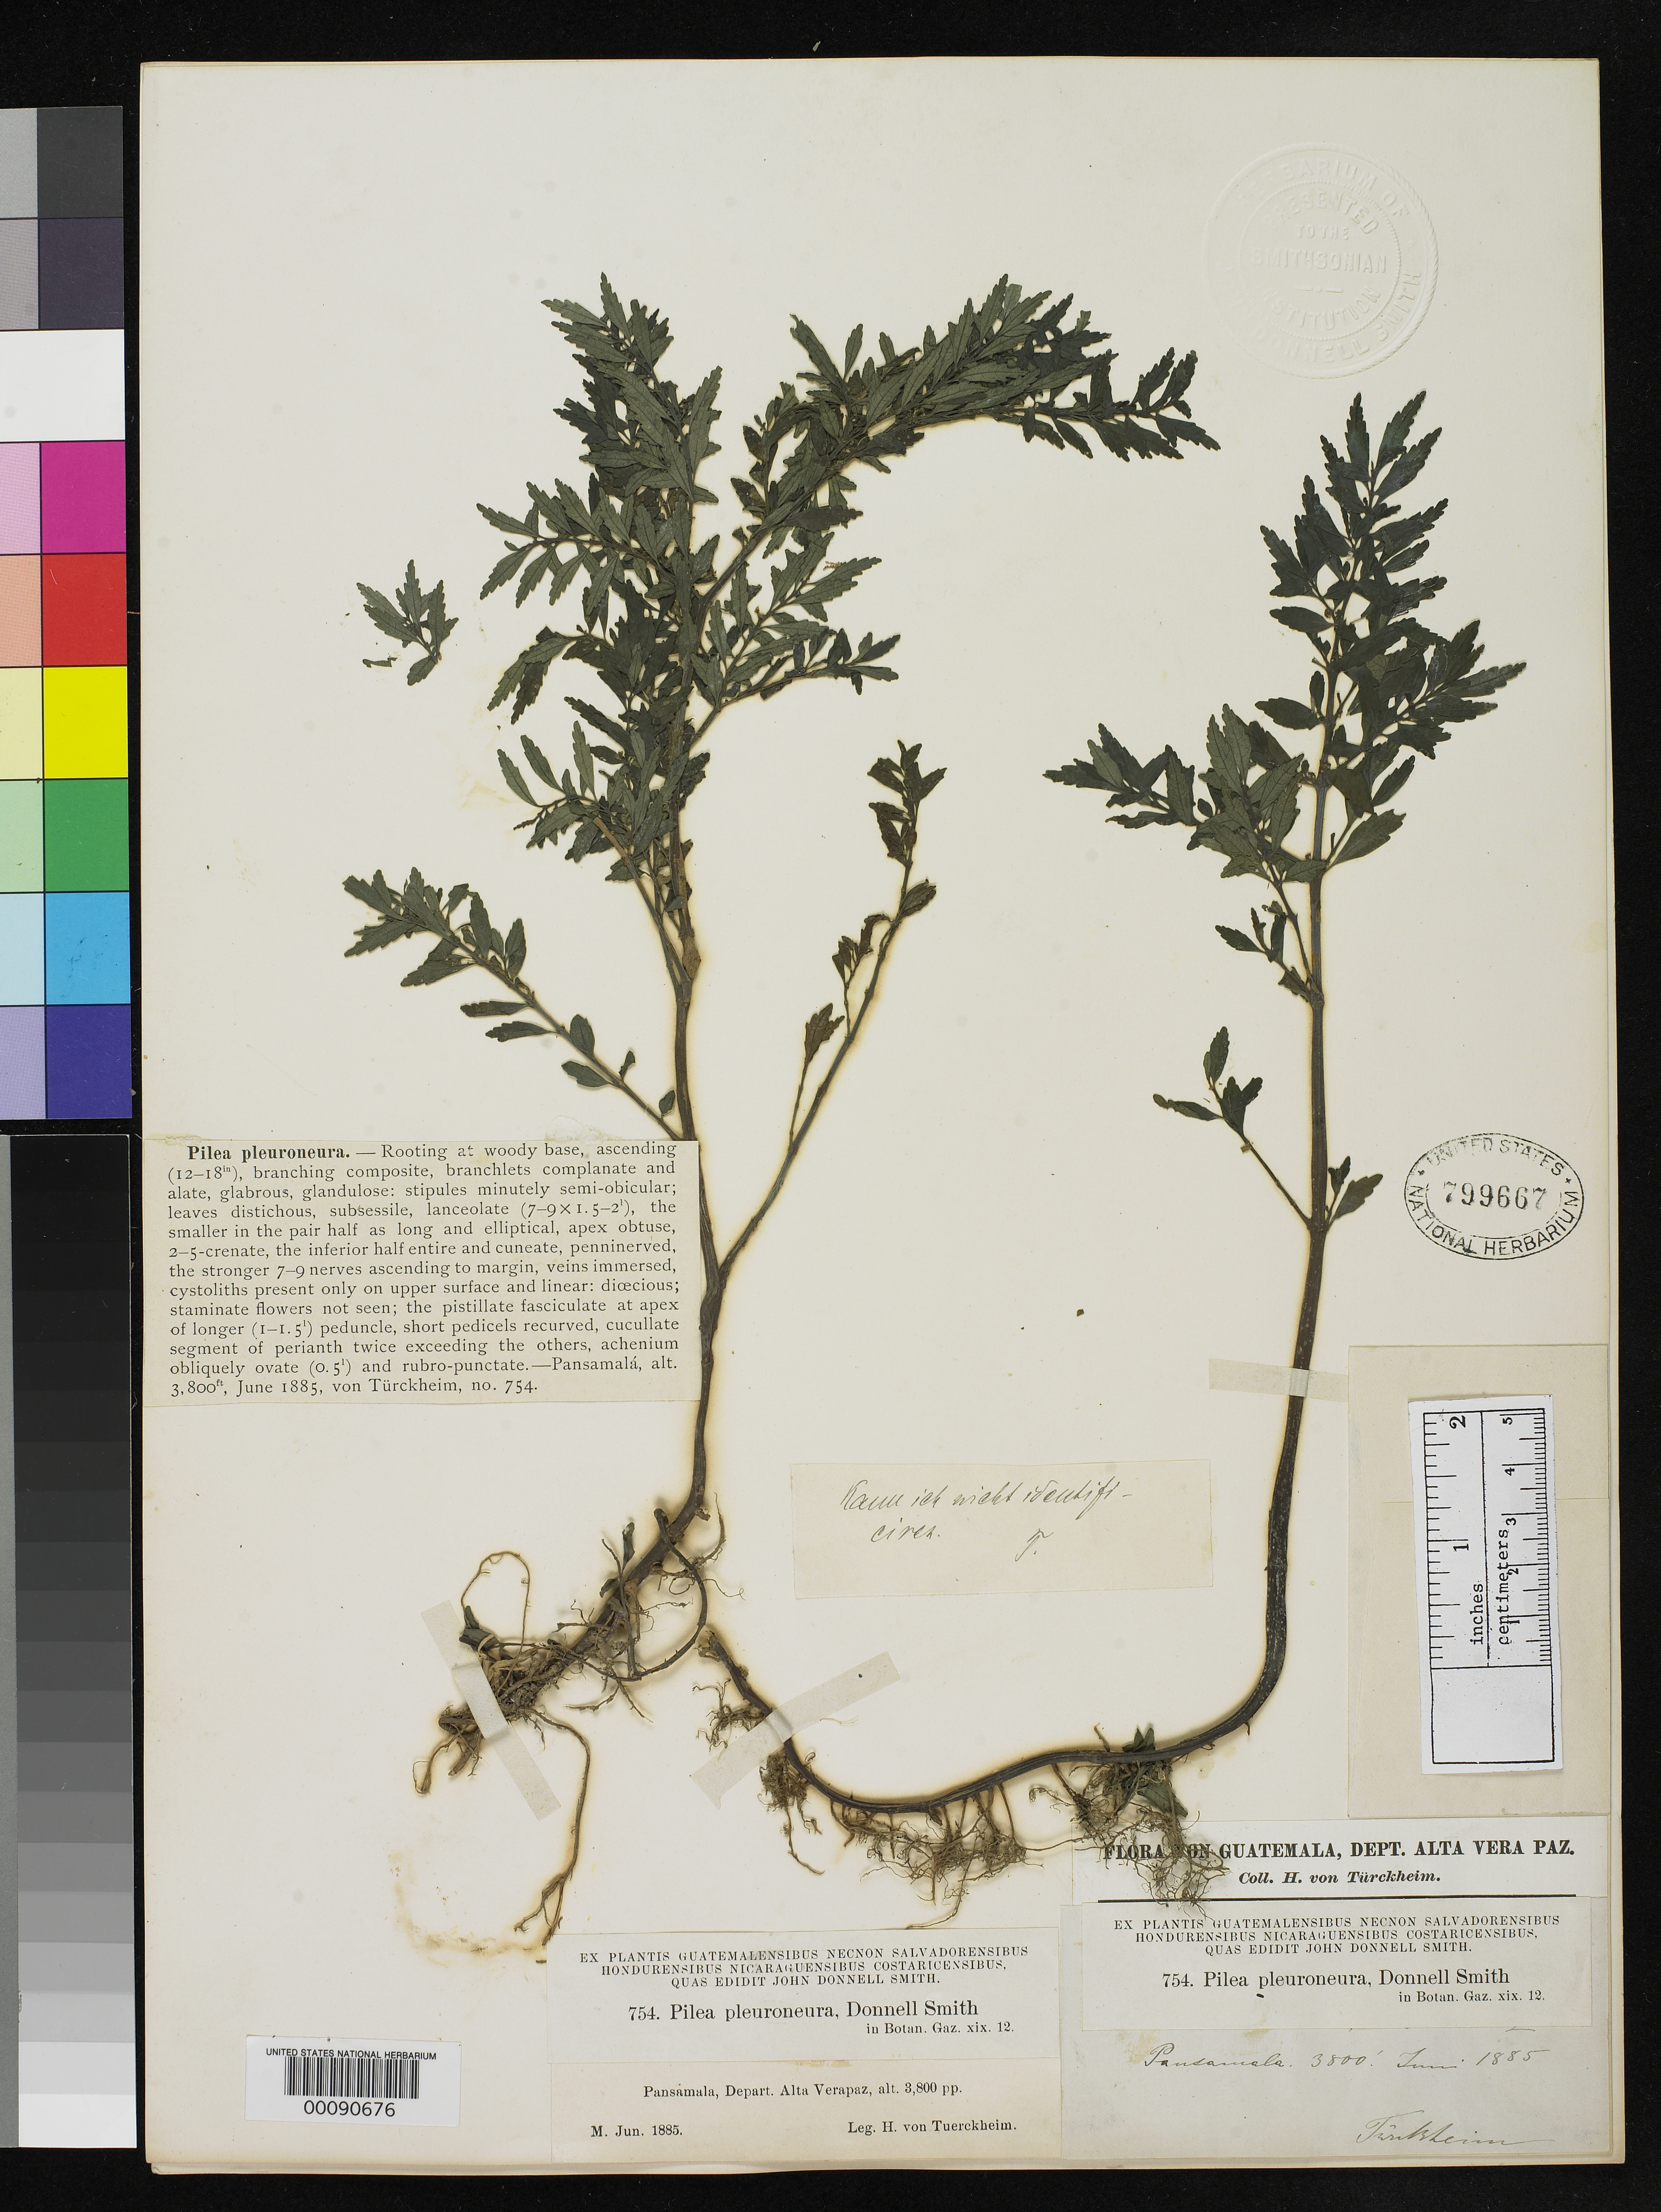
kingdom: Plantae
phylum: Tracheophyta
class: Magnoliopsida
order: Rosales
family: Urticaceae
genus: Pilea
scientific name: Pilea pleuroneura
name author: Donn. Sm.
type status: Type Collection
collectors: H. von Türckheim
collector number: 754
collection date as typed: Jun 1885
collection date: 1885-06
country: Guatemala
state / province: Alta Verapaz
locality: Pansamalá.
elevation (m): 1158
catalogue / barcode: US 799667